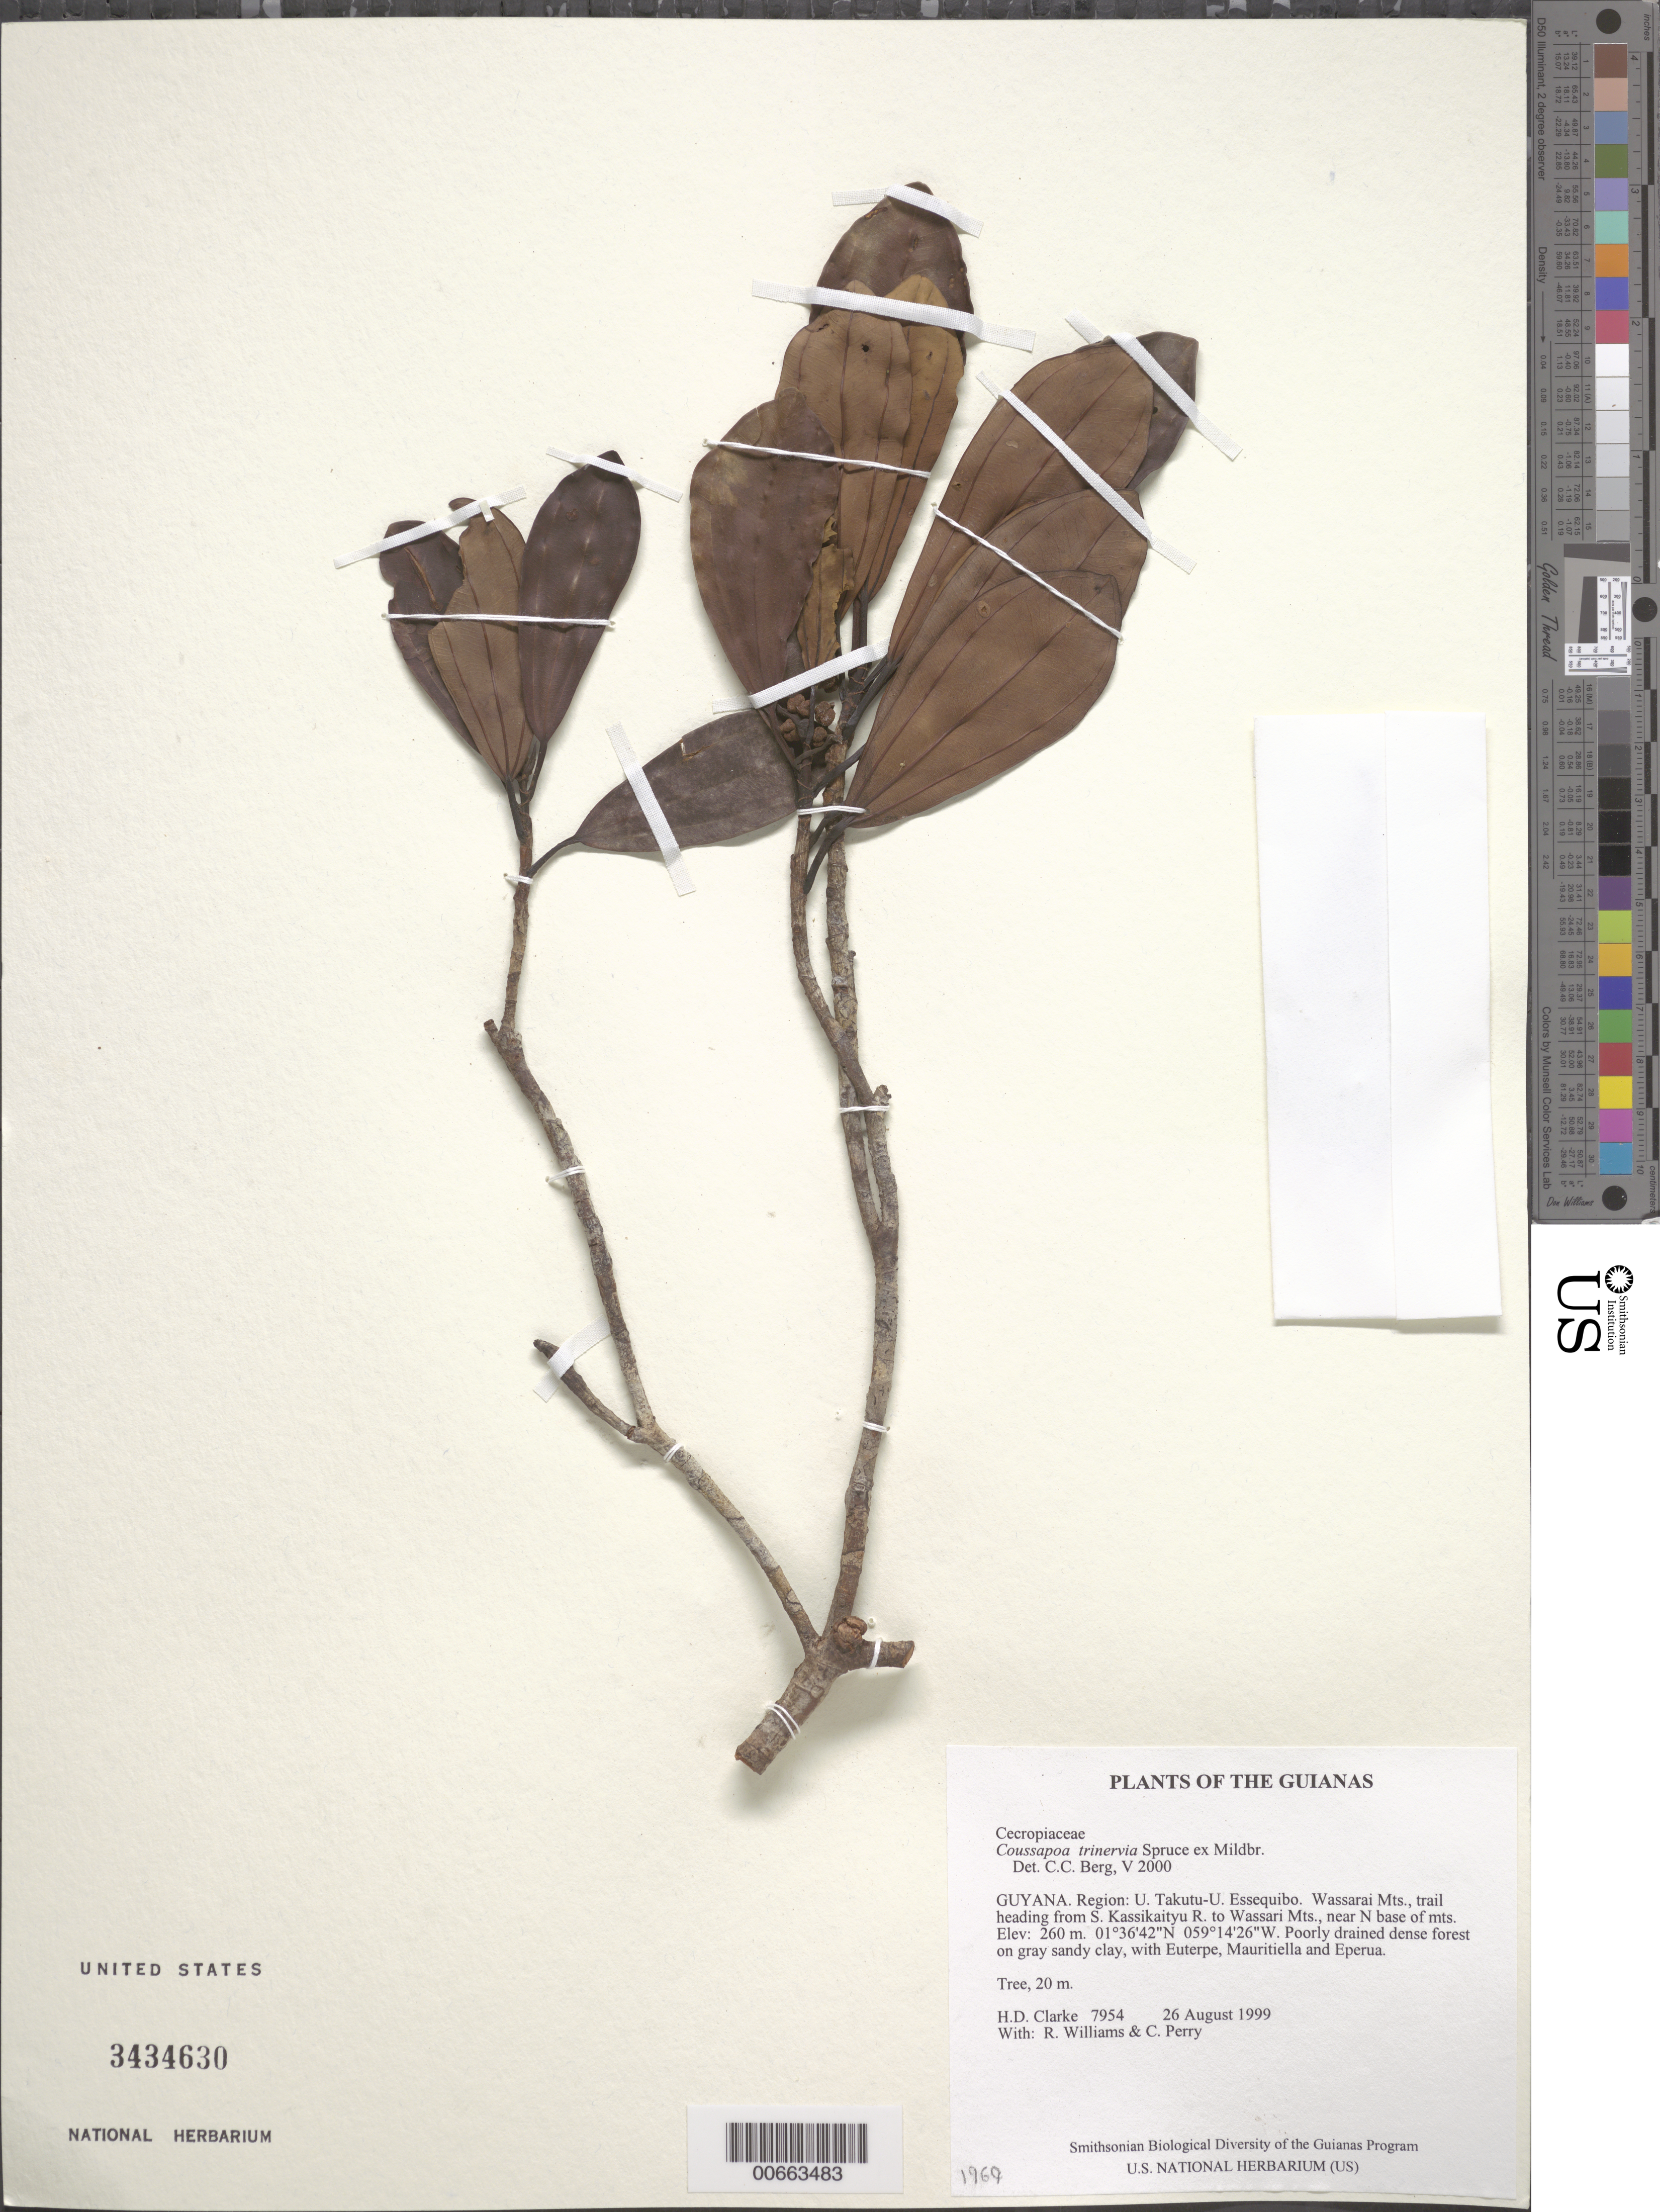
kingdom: Plantae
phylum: Tracheophyta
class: Magnoliopsida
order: Rosales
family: Urticaceae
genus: Coussapoa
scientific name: Coussapoa trinervia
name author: Spruce ex Mildbr.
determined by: Berg, C. C.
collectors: H. D. Clarke, R. Williams & C. Perry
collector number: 7954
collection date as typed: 26 August 1999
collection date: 1999-08-26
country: Guyana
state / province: U. Takutu-U. Essequibo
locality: Wassarai Mts., trail heading from S. Kassikaityu R. to Wassari Mts., near N base of mts.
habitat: Poorly drained dense forest on gray sandy clay, with Euterpe, Mauritiella and Eperua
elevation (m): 260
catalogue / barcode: US 3434630